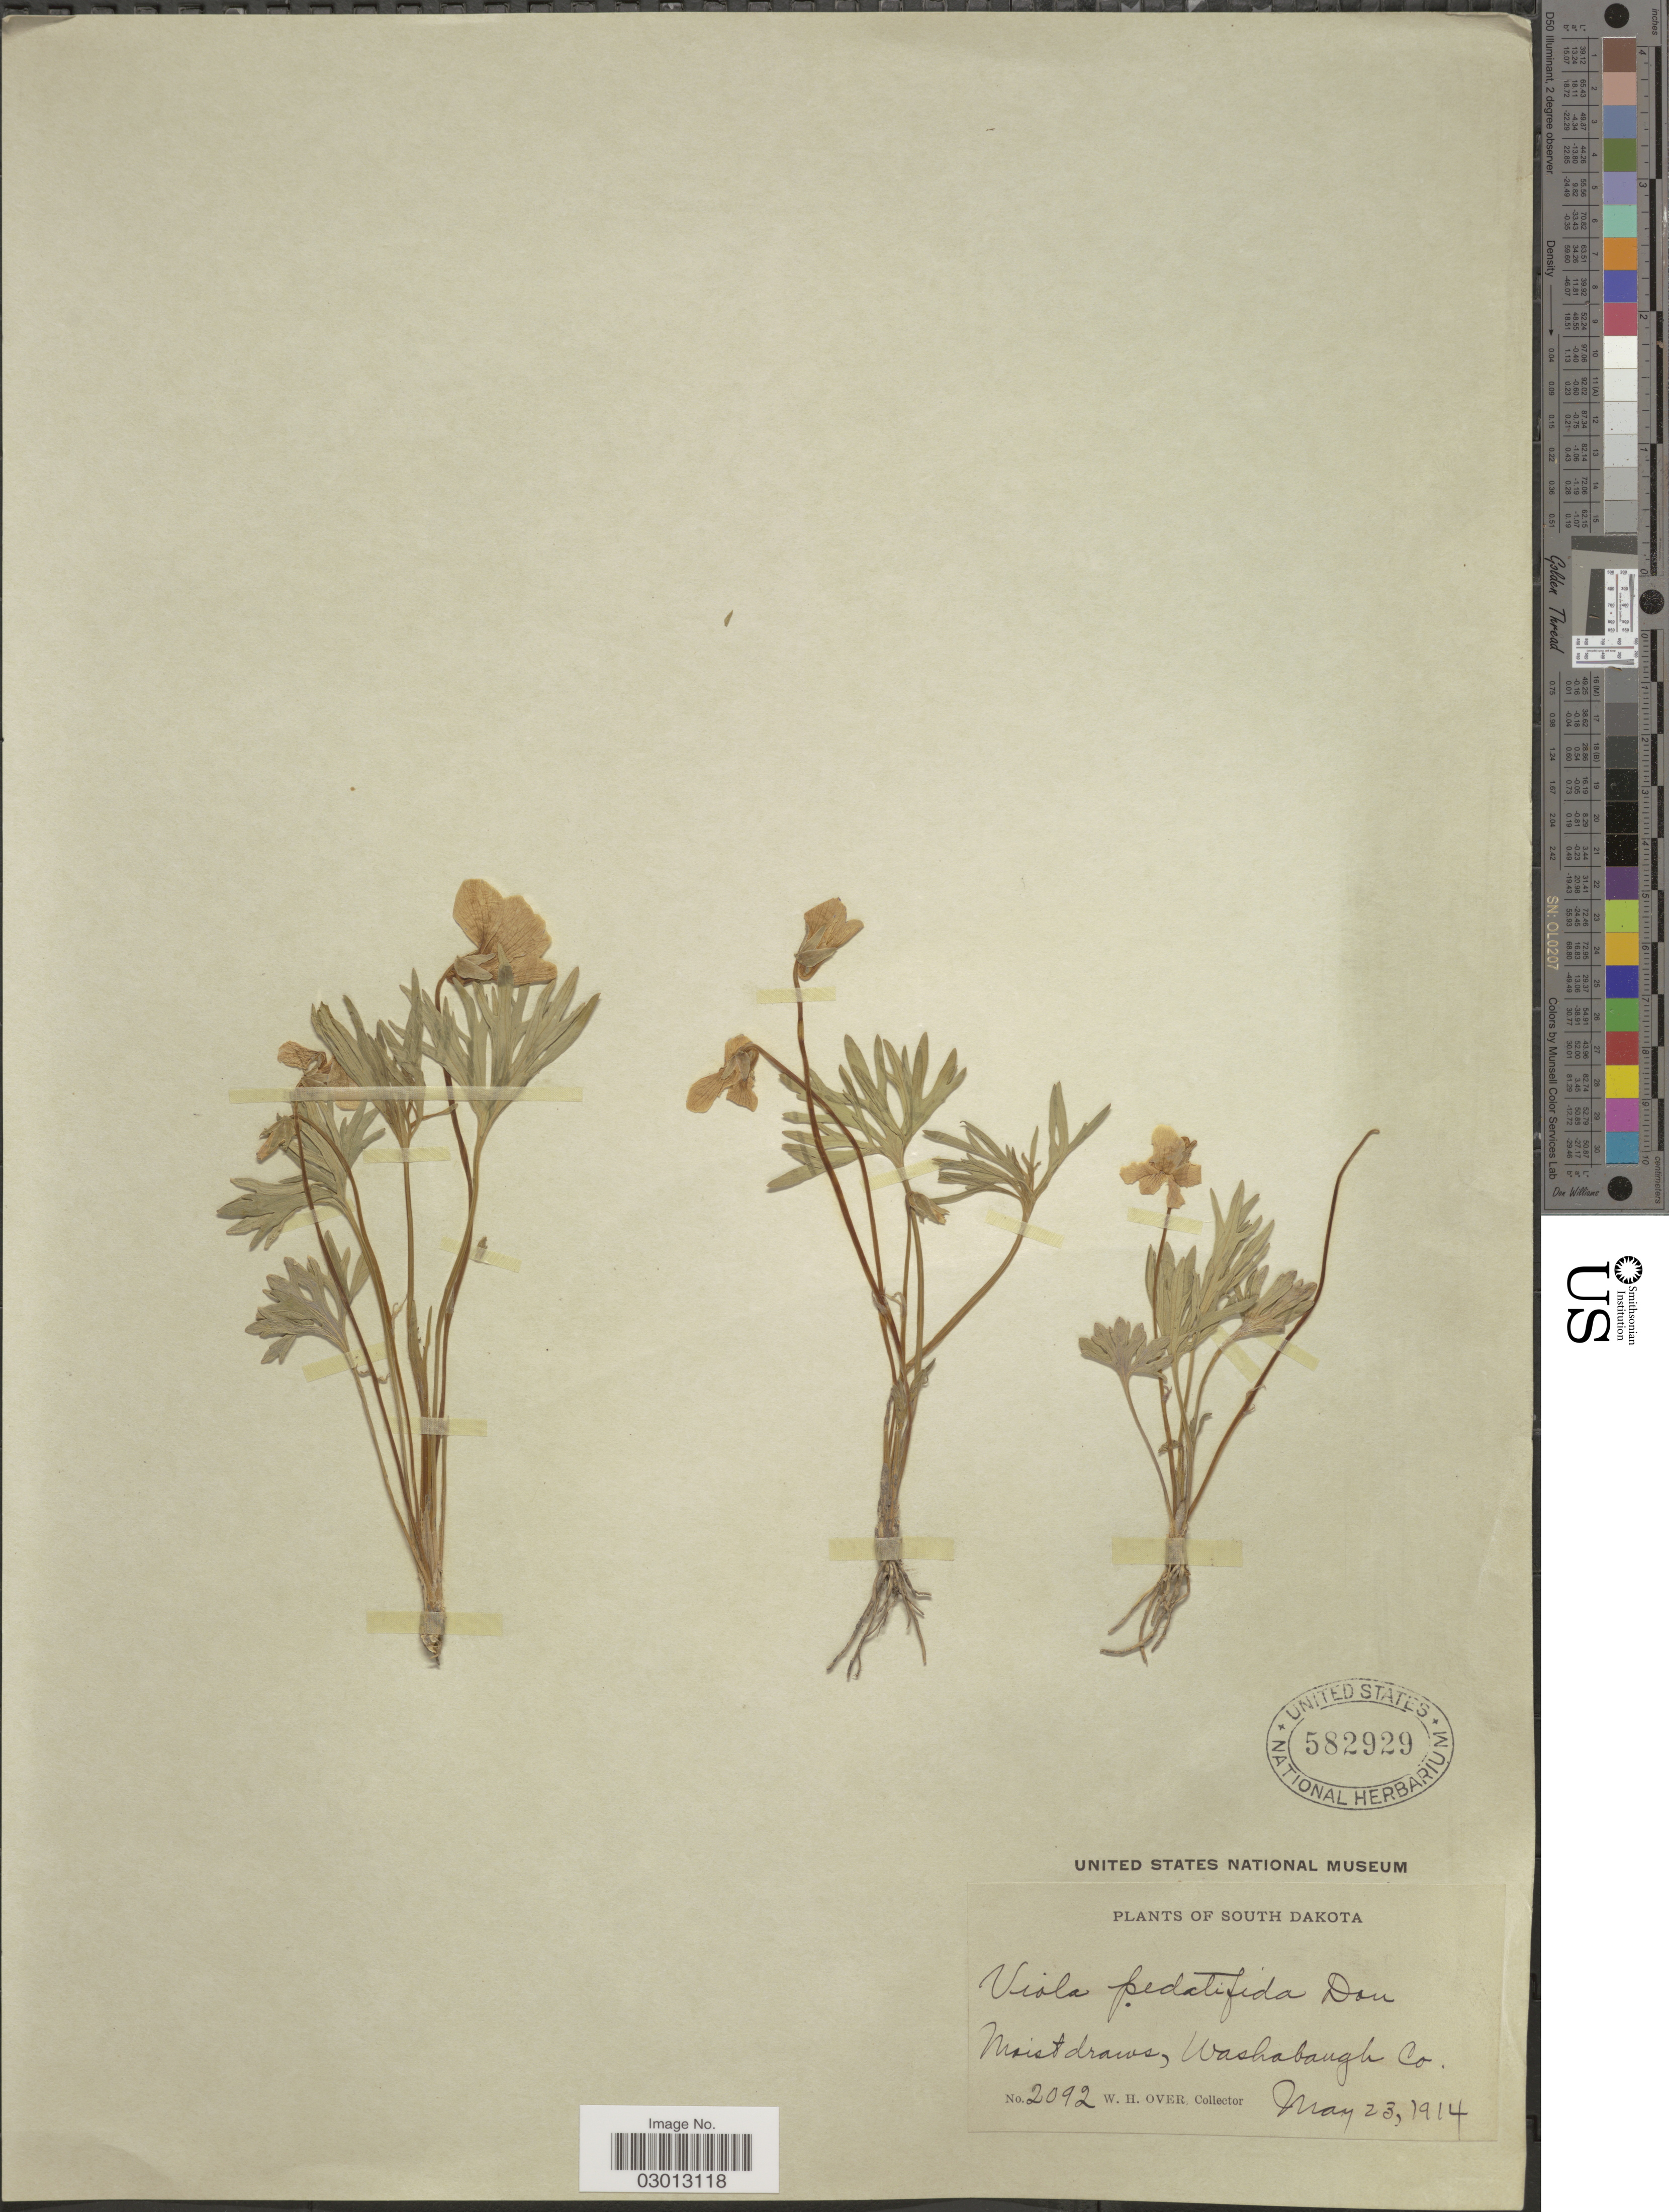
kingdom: Plantae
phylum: Tracheophyta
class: Magnoliopsida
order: Malpighiales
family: Violaceae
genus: Viola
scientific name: Viola pedatifida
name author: G. Don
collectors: W. Over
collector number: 2092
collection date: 1914-05-23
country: United States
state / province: South Dakota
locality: Moist draws, Washabaugh Co.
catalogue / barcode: US 582929